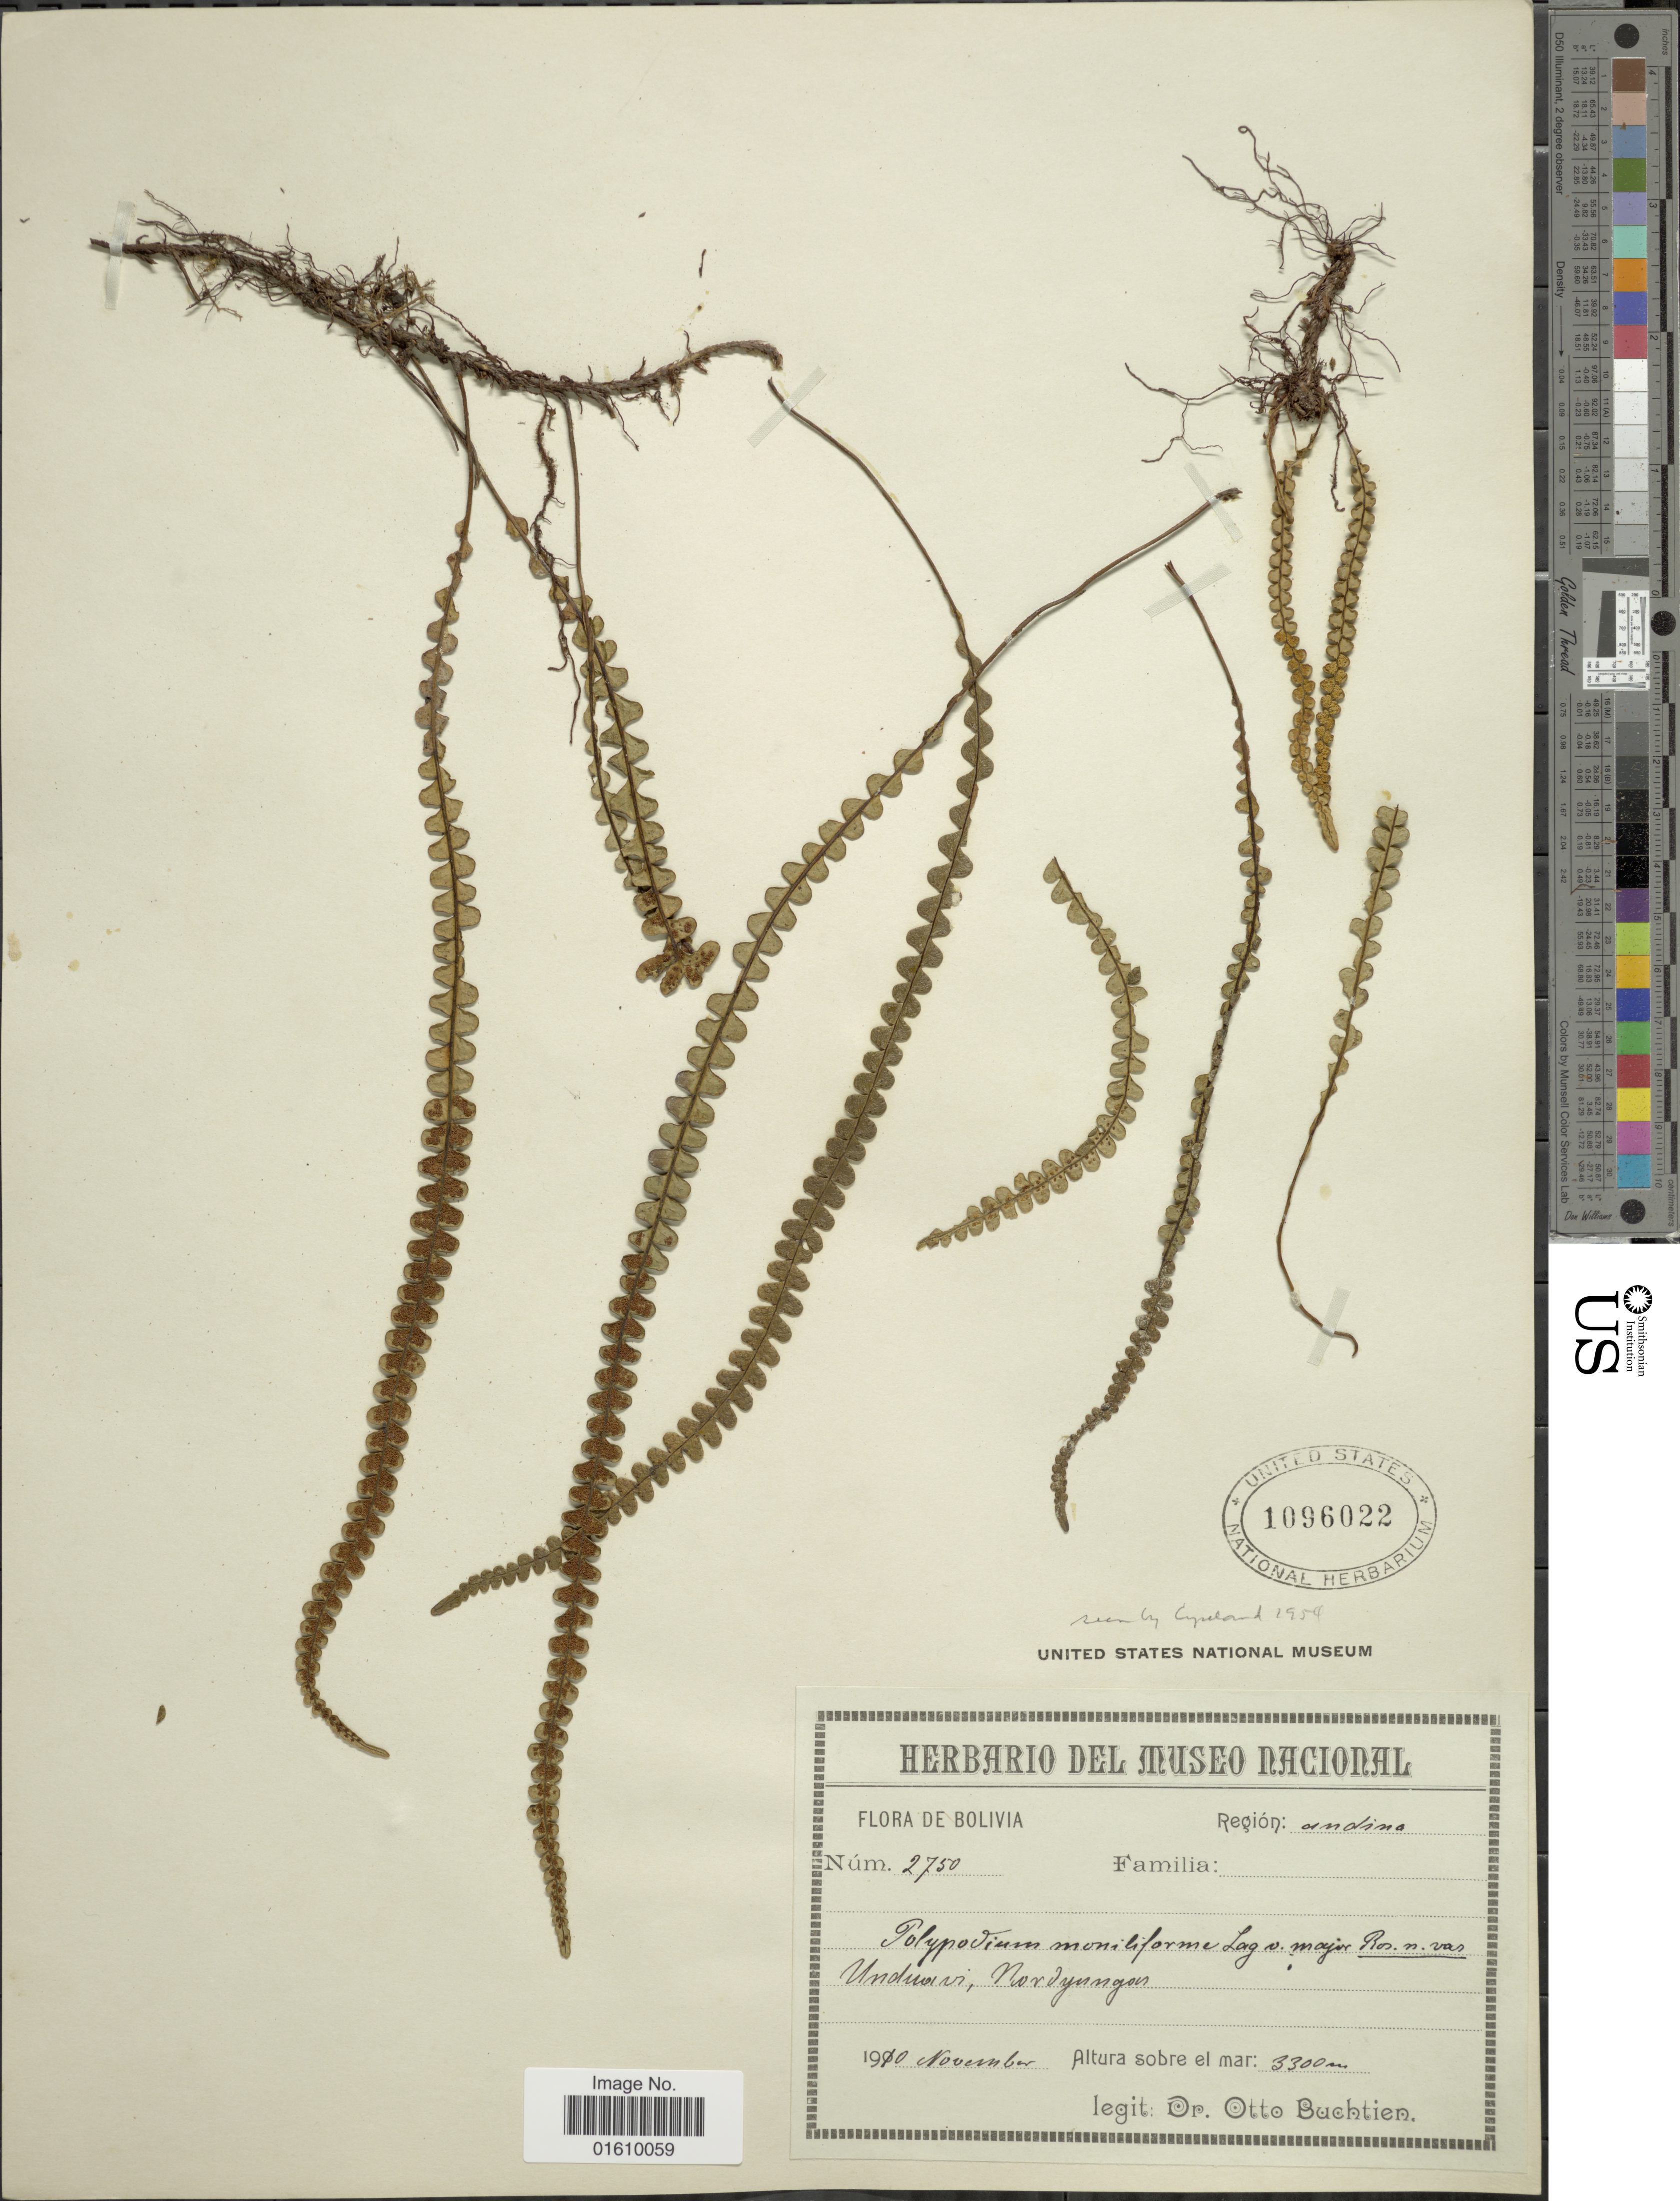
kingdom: Plantae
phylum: Tracheophyta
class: Polypodiopsida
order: Polypodiales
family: Polypodiaceae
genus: Melpomene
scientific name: Melpomene moniliformis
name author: (Lag. ex Sw.) A.R. Sm. & R.C. Moran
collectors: O. Buchtien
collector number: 2750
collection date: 1910-11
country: Bolivia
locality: Andino, Unduavi, Nordyungas.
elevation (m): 3300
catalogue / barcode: US 1096022